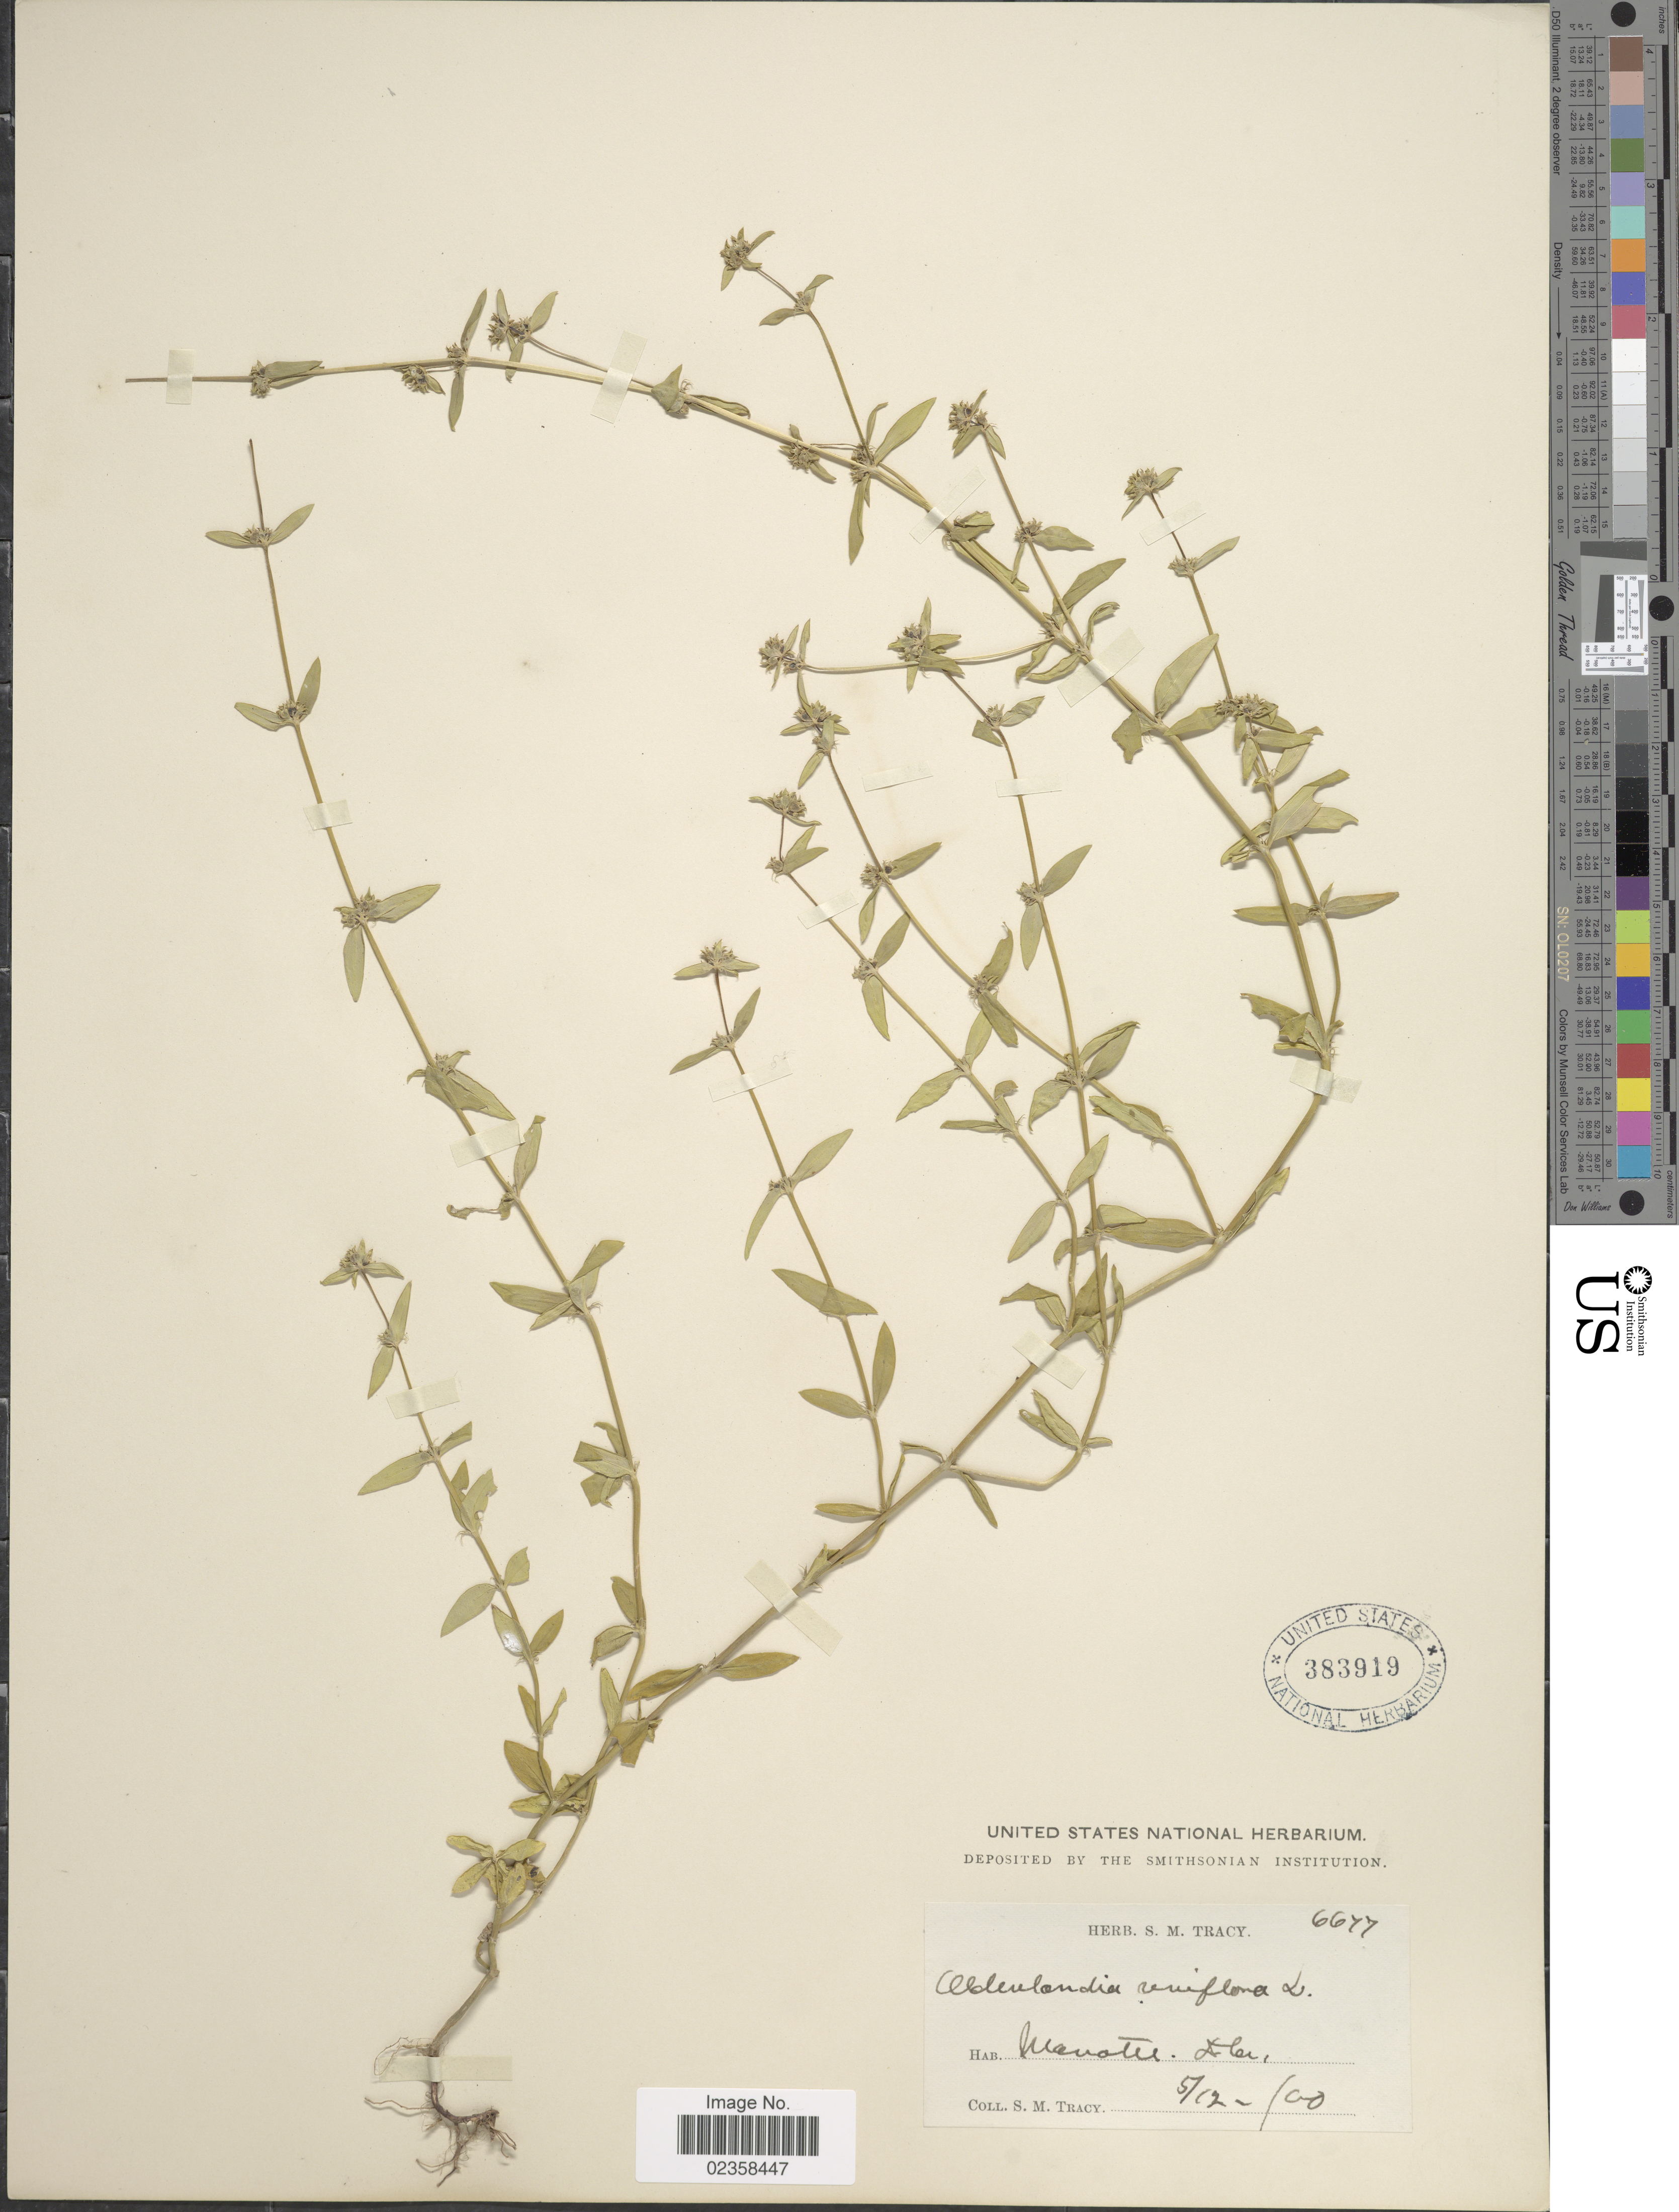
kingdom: Plantae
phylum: Tracheophyta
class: Magnoliopsida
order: Gentianales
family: Rubiaceae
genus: Oldenlandia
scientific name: Oldenlandia uniflora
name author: L.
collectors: S. M. Tracy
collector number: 6677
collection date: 1900-05-12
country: United States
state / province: Florida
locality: Manatee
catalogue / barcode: US 383919